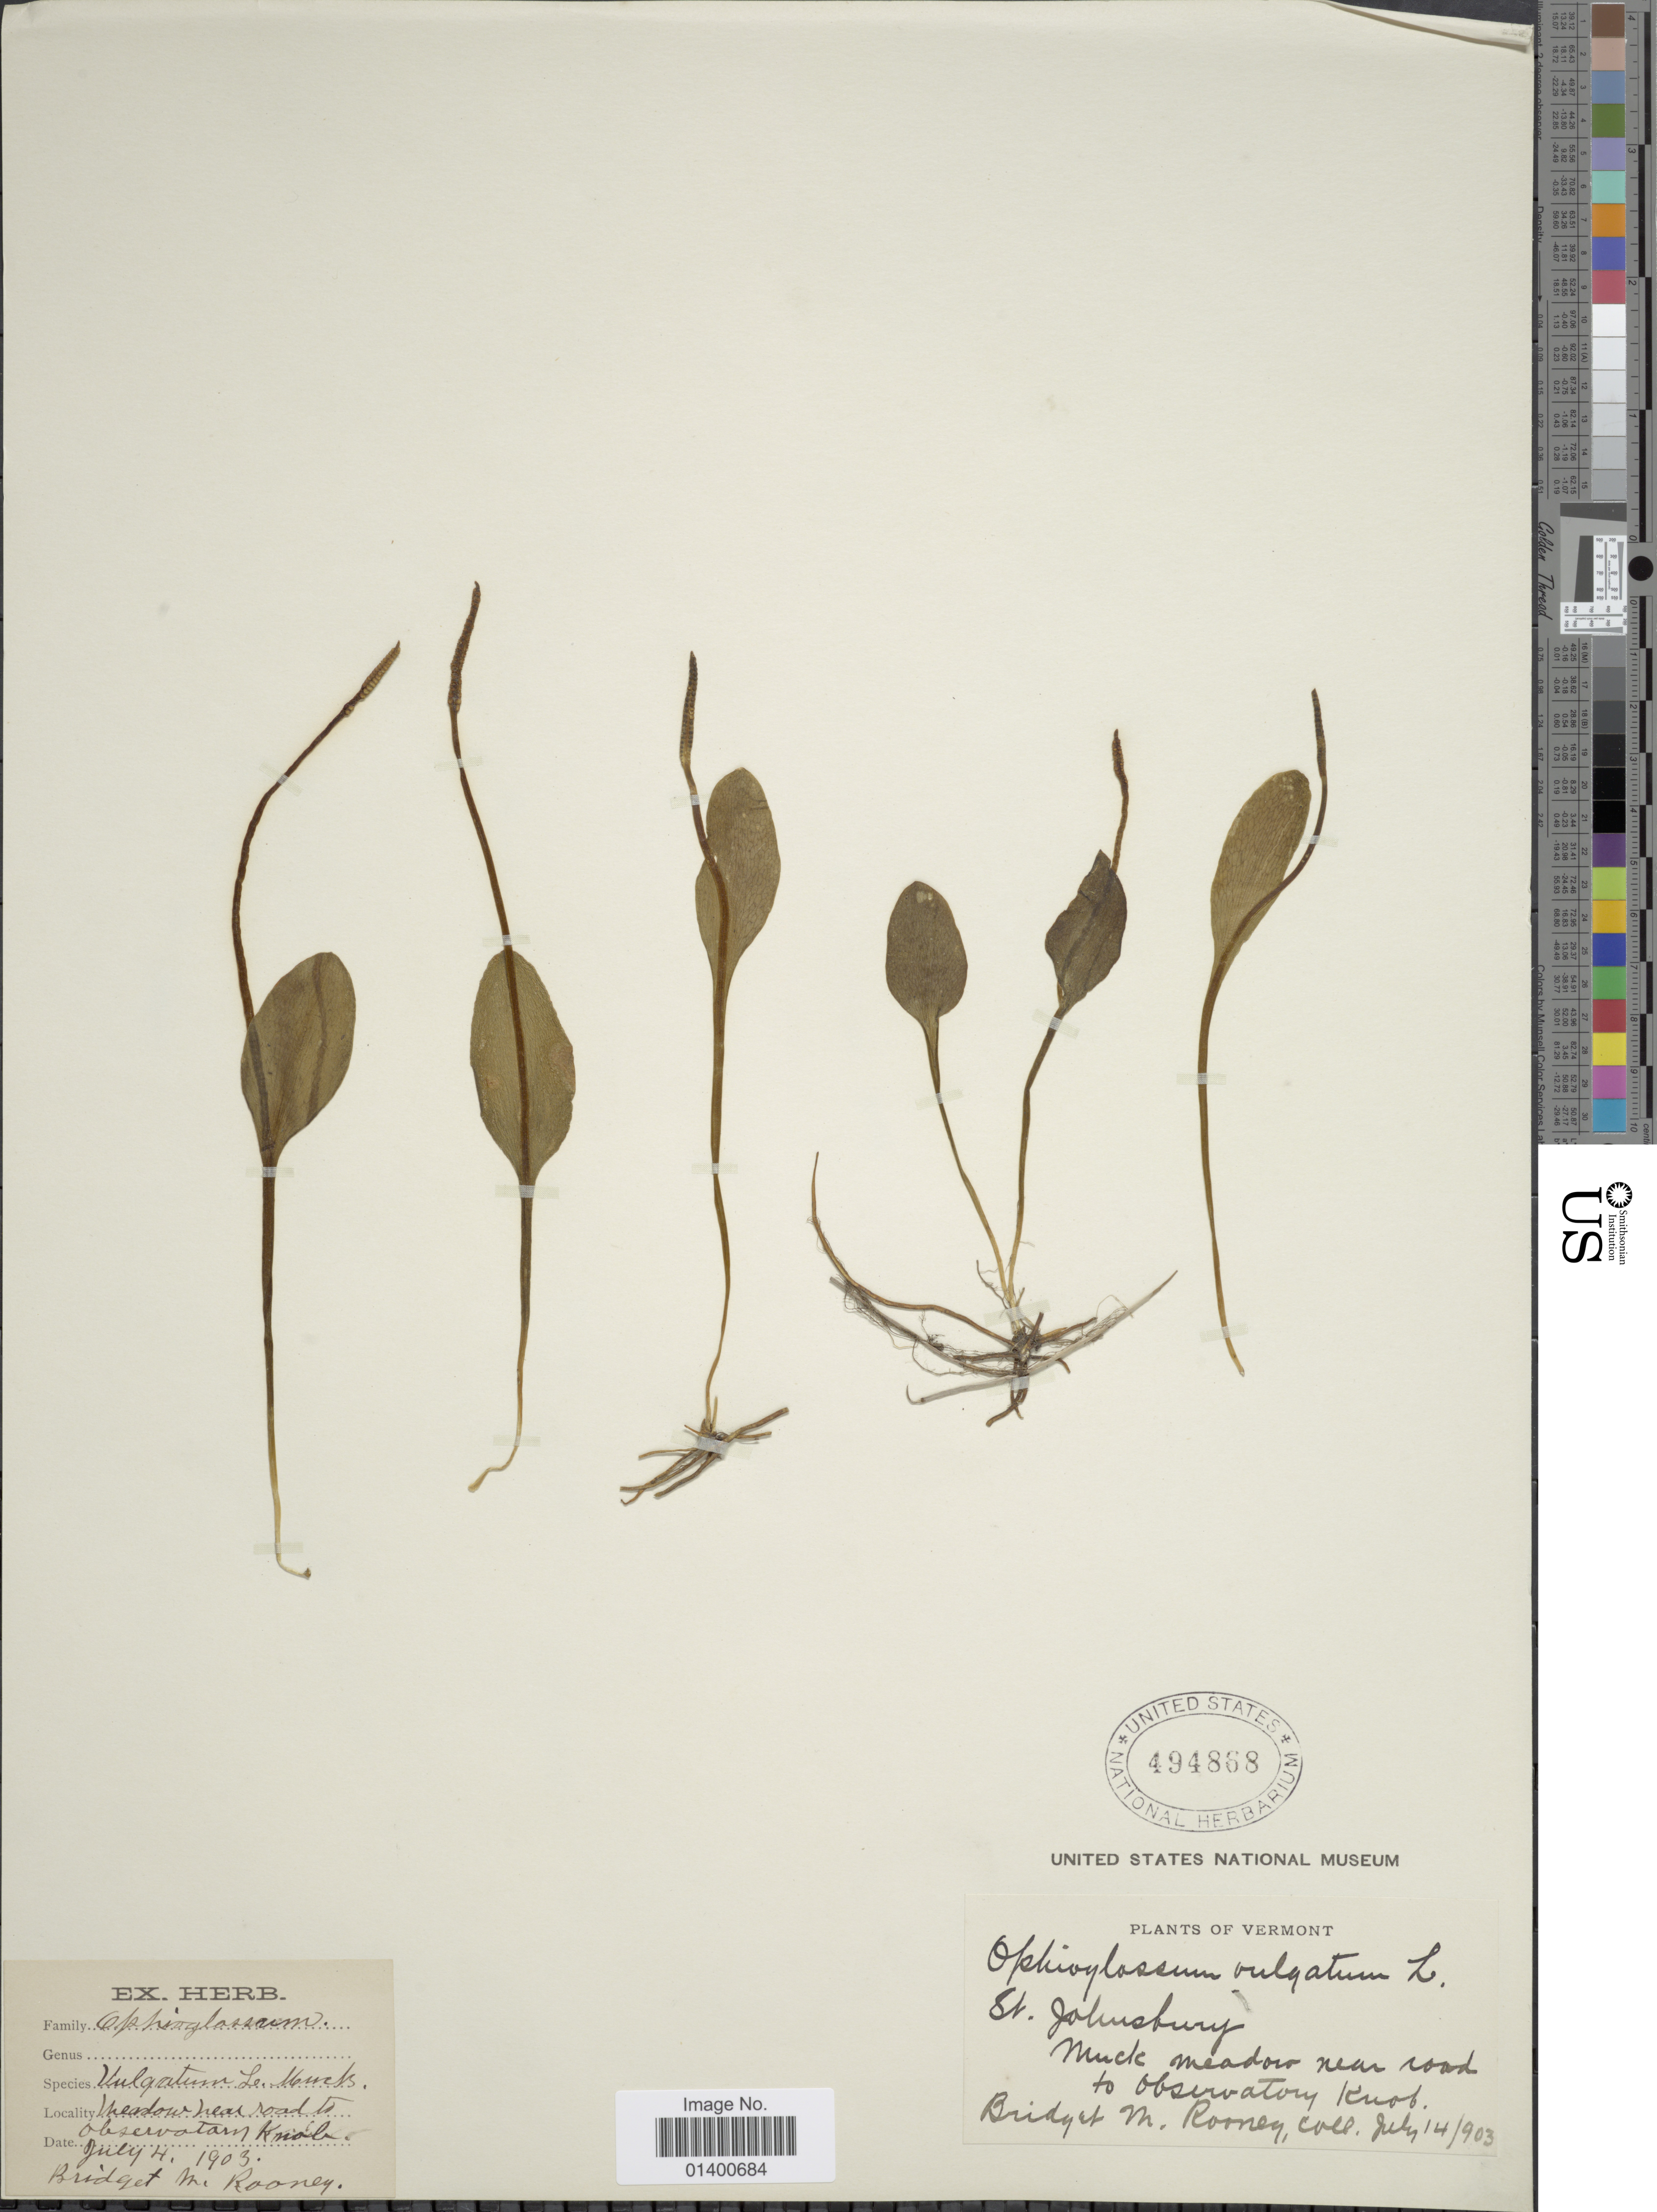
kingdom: Plantae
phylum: Tracheophyta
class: Polypodiopsida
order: Ophioglossales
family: Ophioglossaceae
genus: Ophioglossum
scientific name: Ophioglossum vulgatum var. pseudopodum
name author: (S.F. Blake) Farw.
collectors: B. Rooney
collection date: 1903-07-14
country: United States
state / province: Vermont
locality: Muck meadow near road to Observatory Knob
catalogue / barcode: US 494868